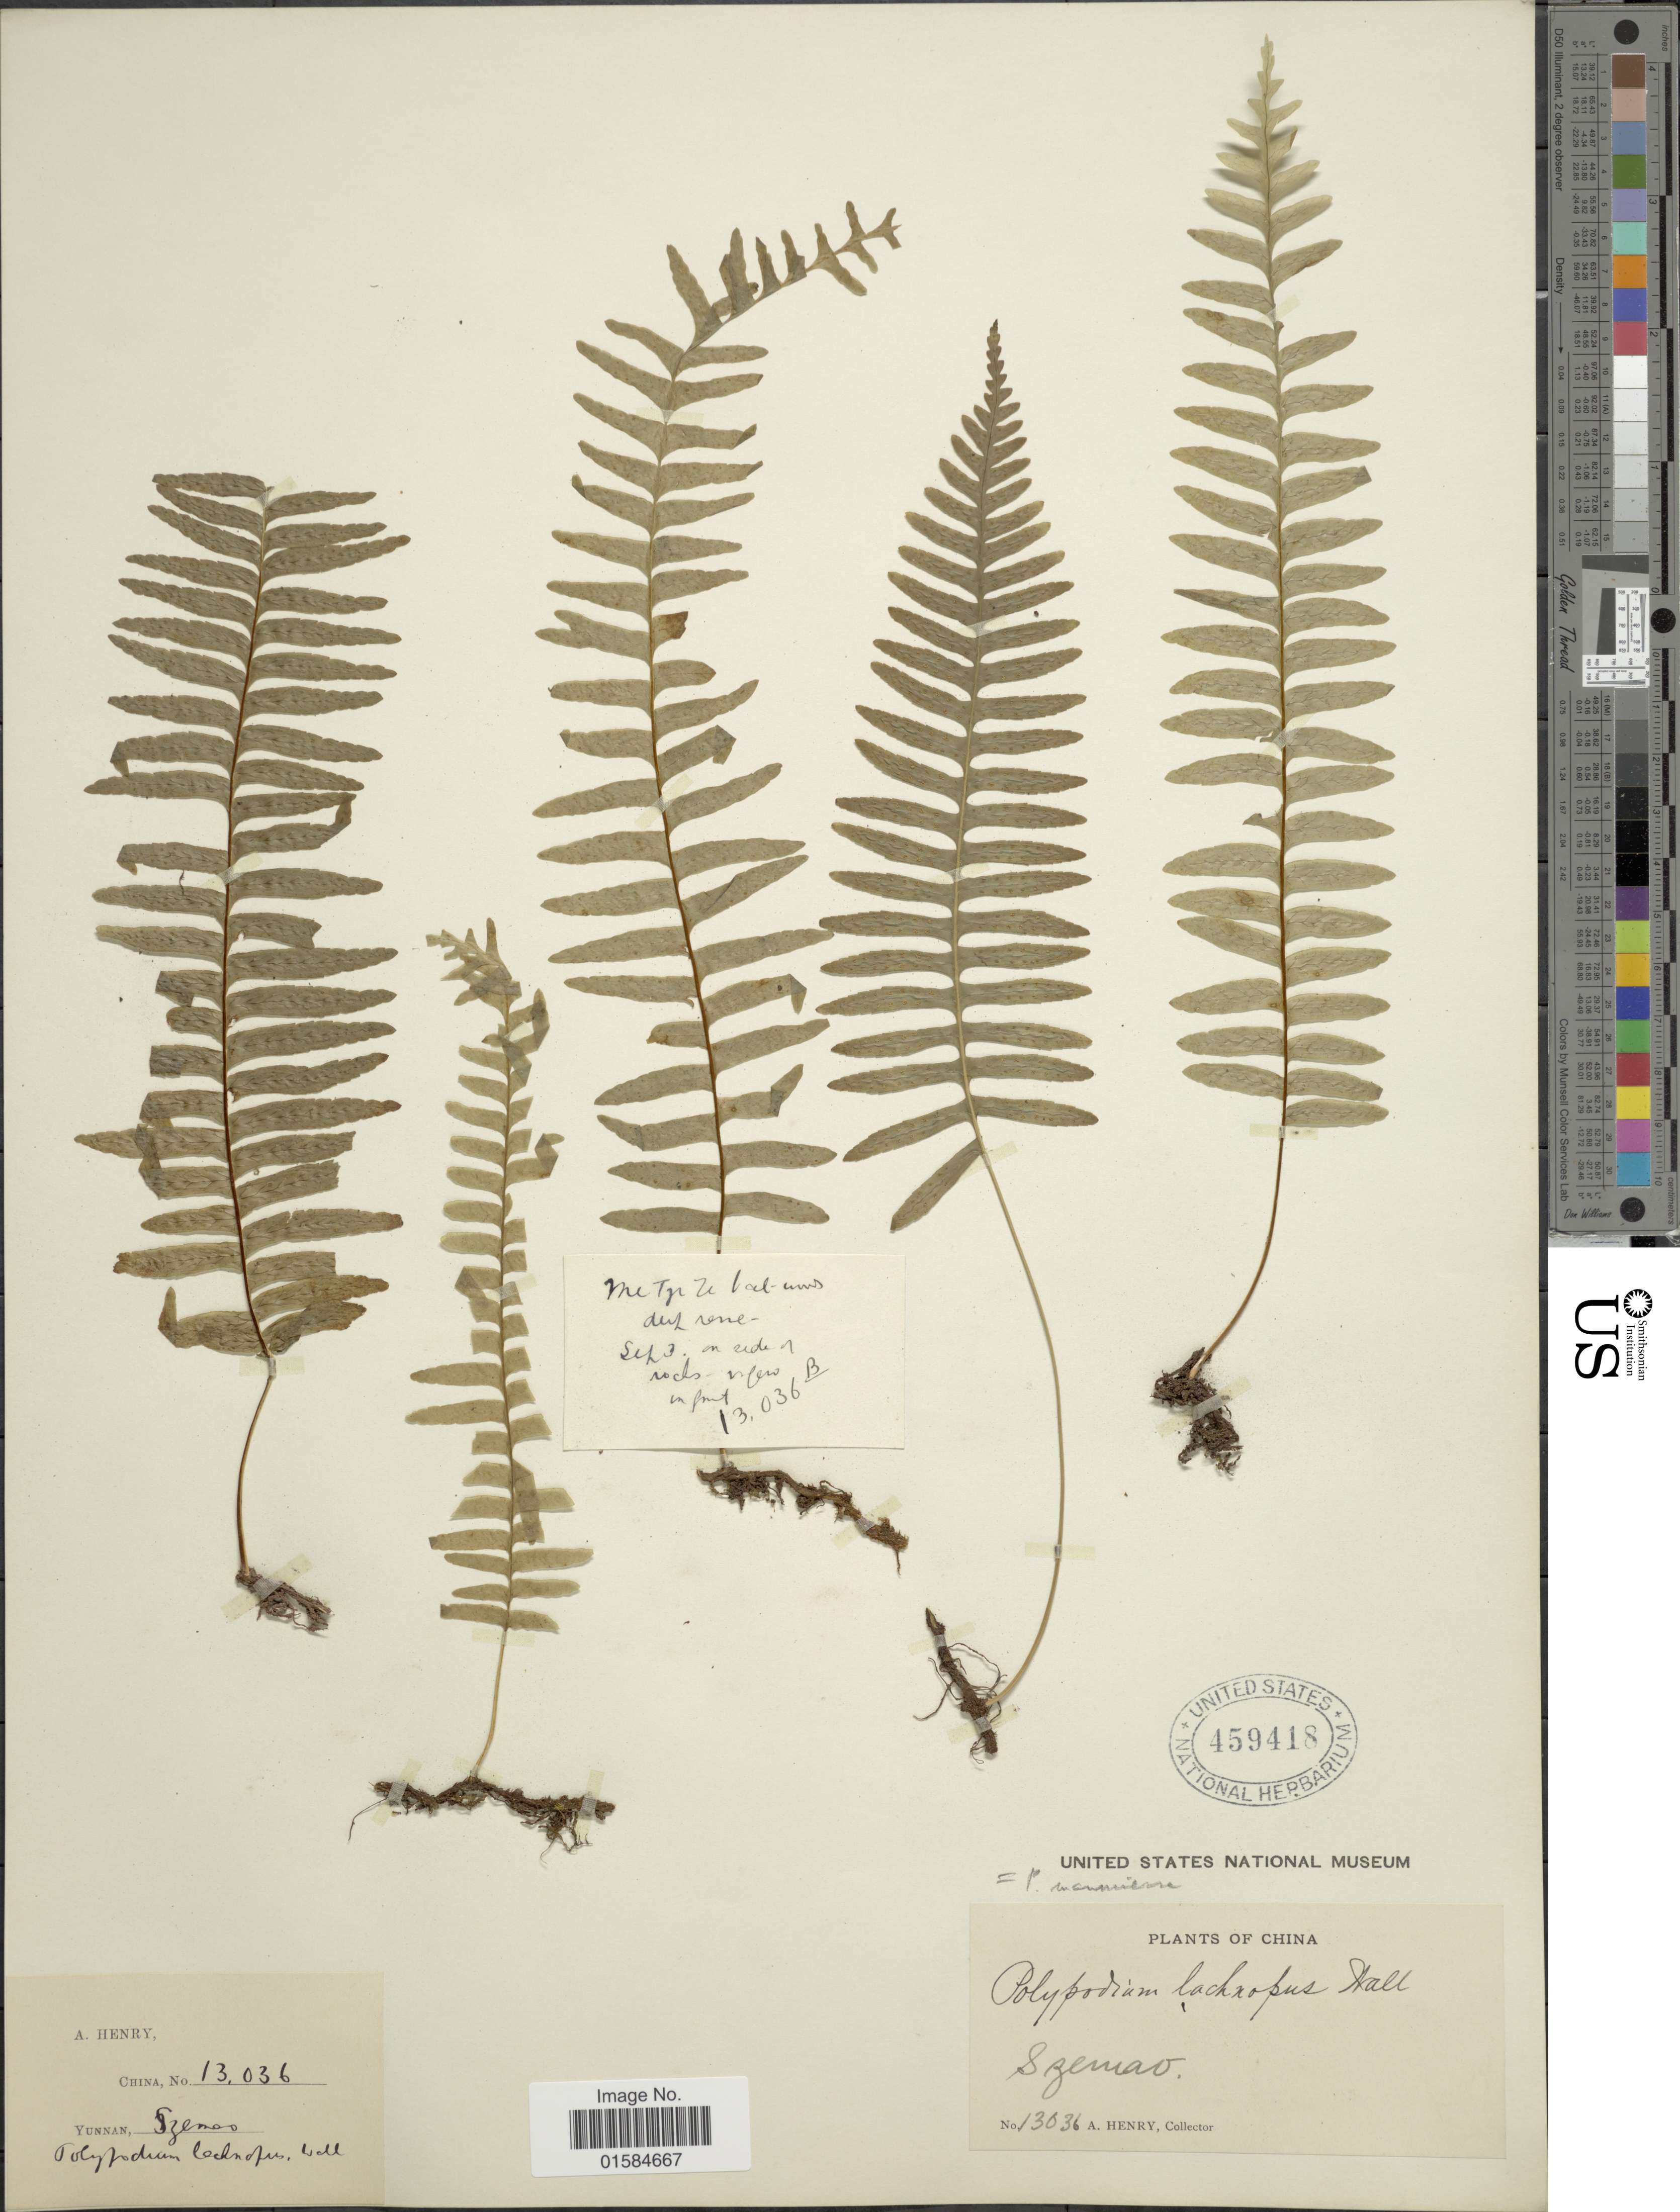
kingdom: Plantae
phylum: Tracheophyta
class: Polypodiopsida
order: Polypodiales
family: Polypodiaceae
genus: Goniophlebium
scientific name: Goniophlebium manmeiense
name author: (Christ) Rödl-Linder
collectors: A. Henry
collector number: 13036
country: China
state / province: Yunnan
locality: Yunnan, Szemao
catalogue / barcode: US 459418